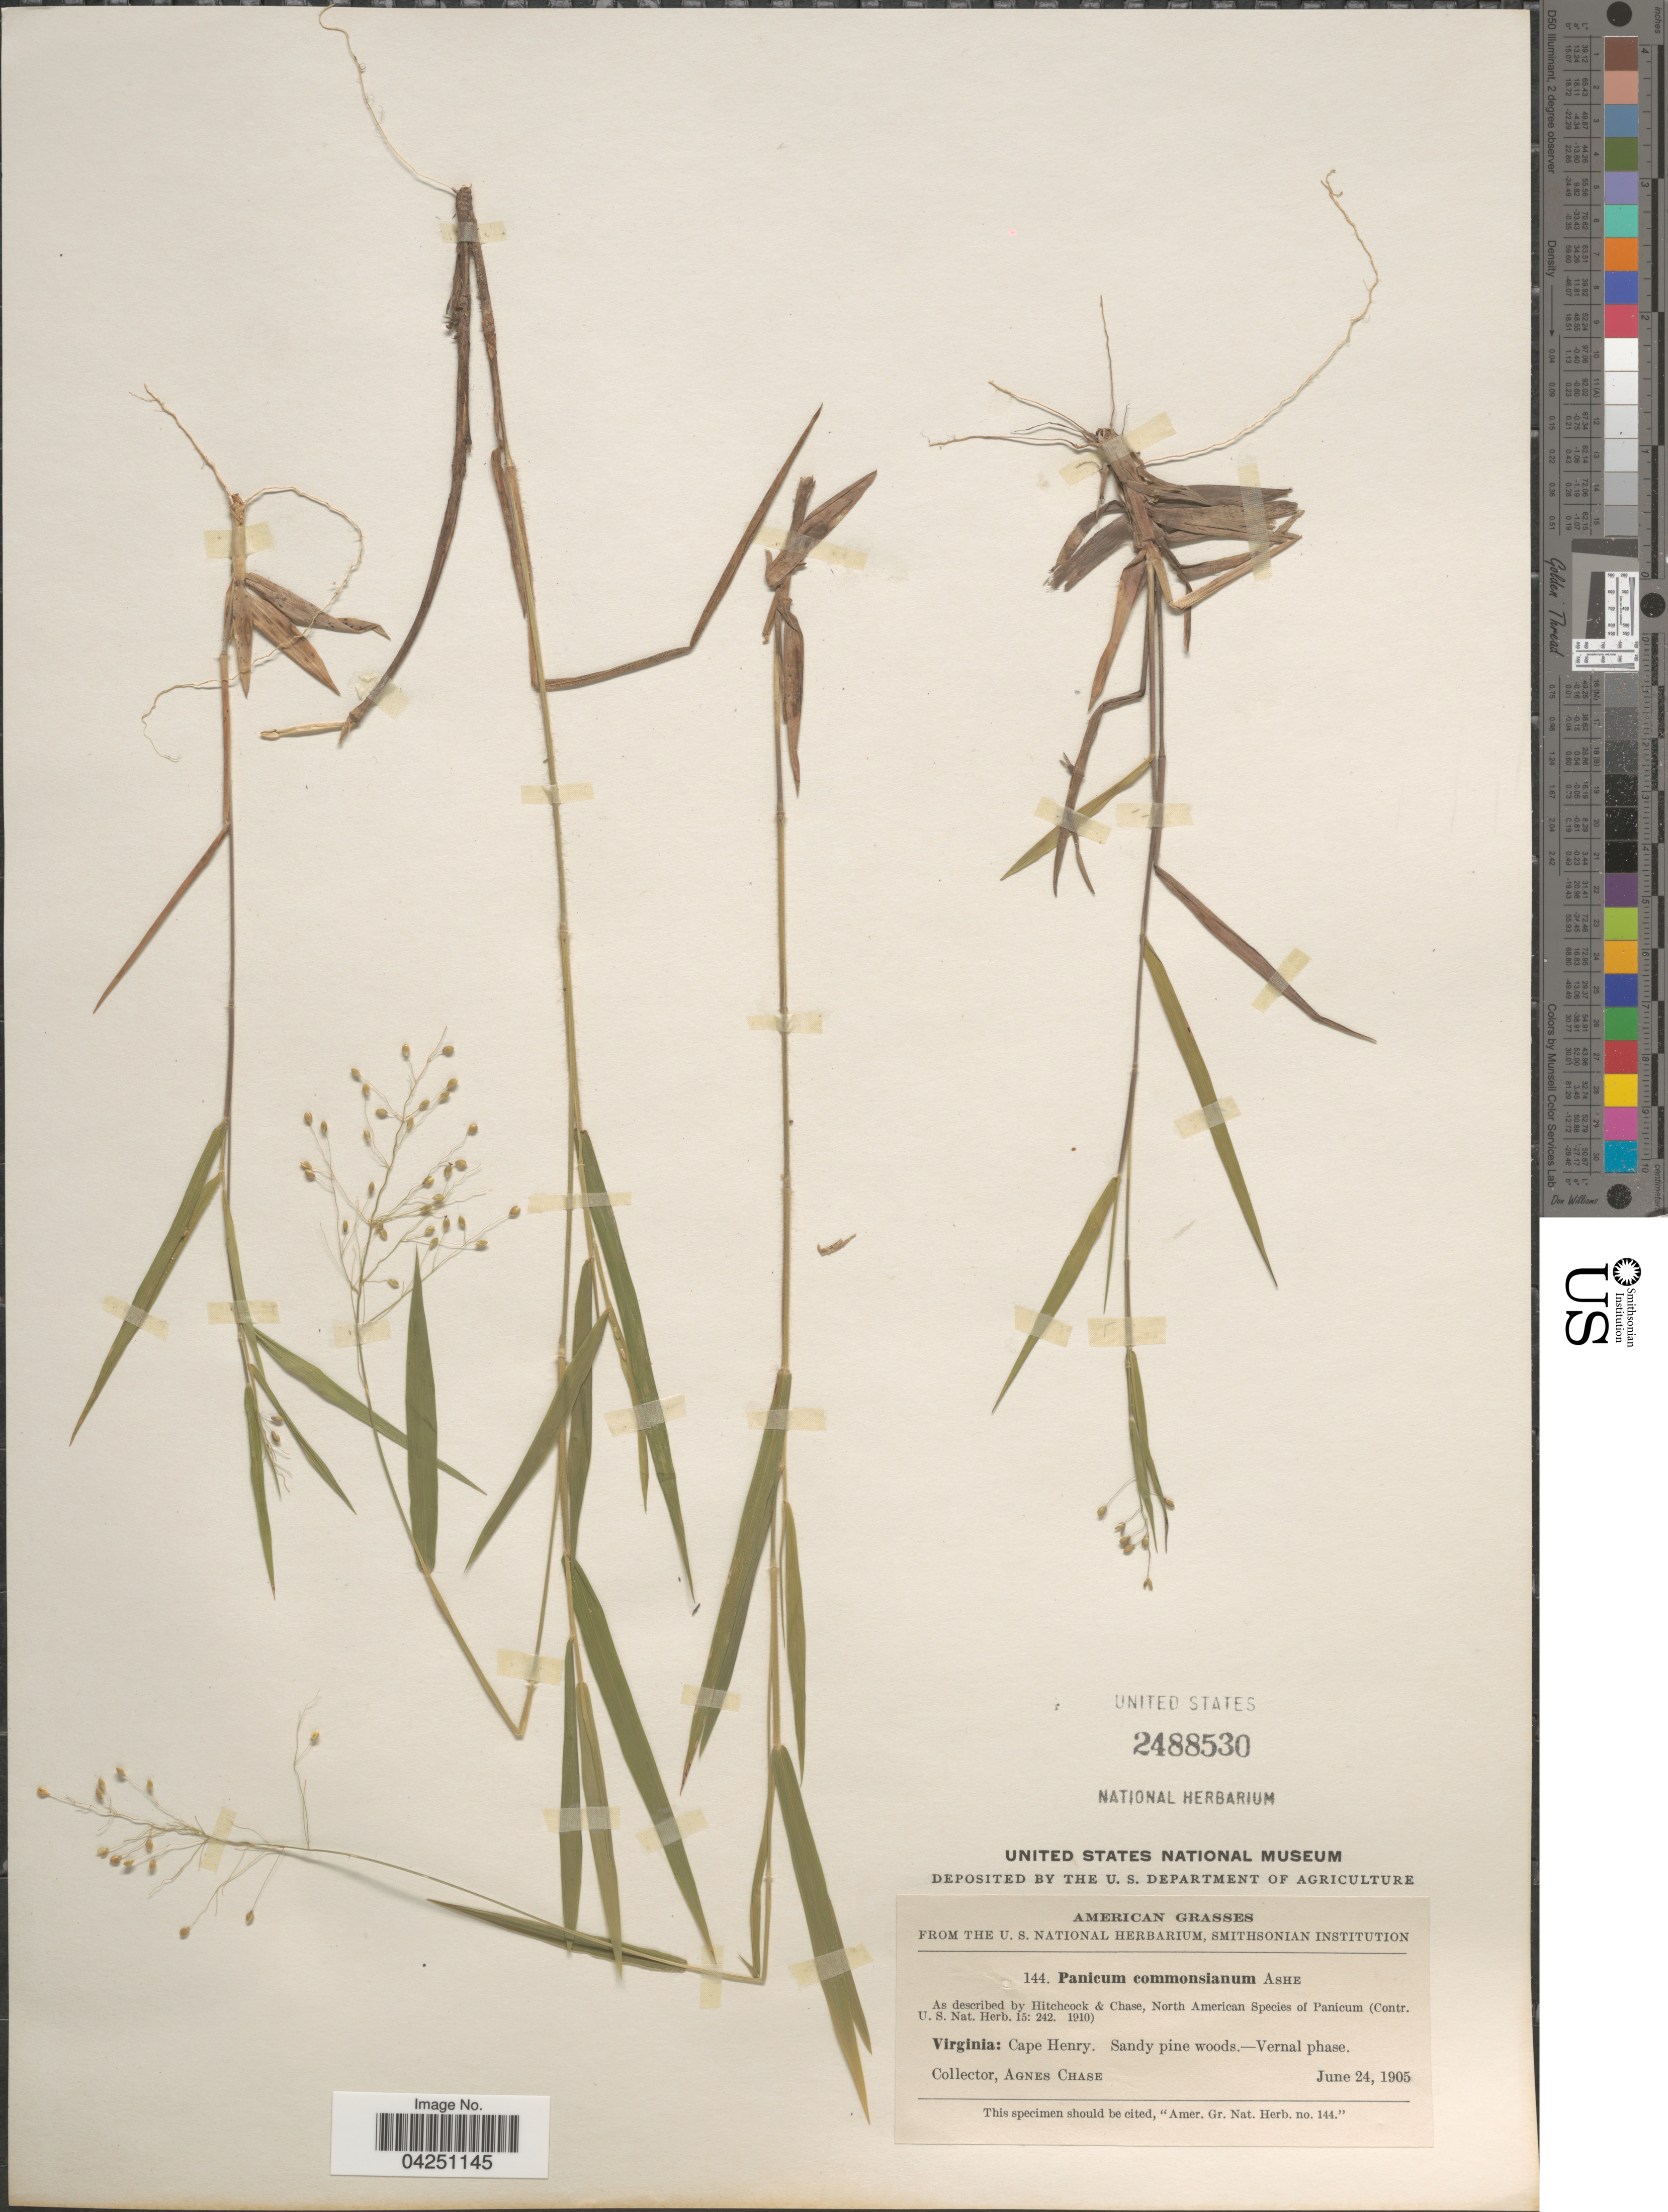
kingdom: Plantae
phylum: Tracheophyta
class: Liliopsida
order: Poales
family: Poaceae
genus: Dichanthelium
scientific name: Dichanthelium acuminatum var. acuminatum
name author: (Sw.) Gould & C.A. Clark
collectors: A. Chase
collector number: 144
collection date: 1905-06-24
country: United States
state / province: Virginia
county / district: City of Virginia Beach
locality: Cape Henry.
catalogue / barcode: US 2488530